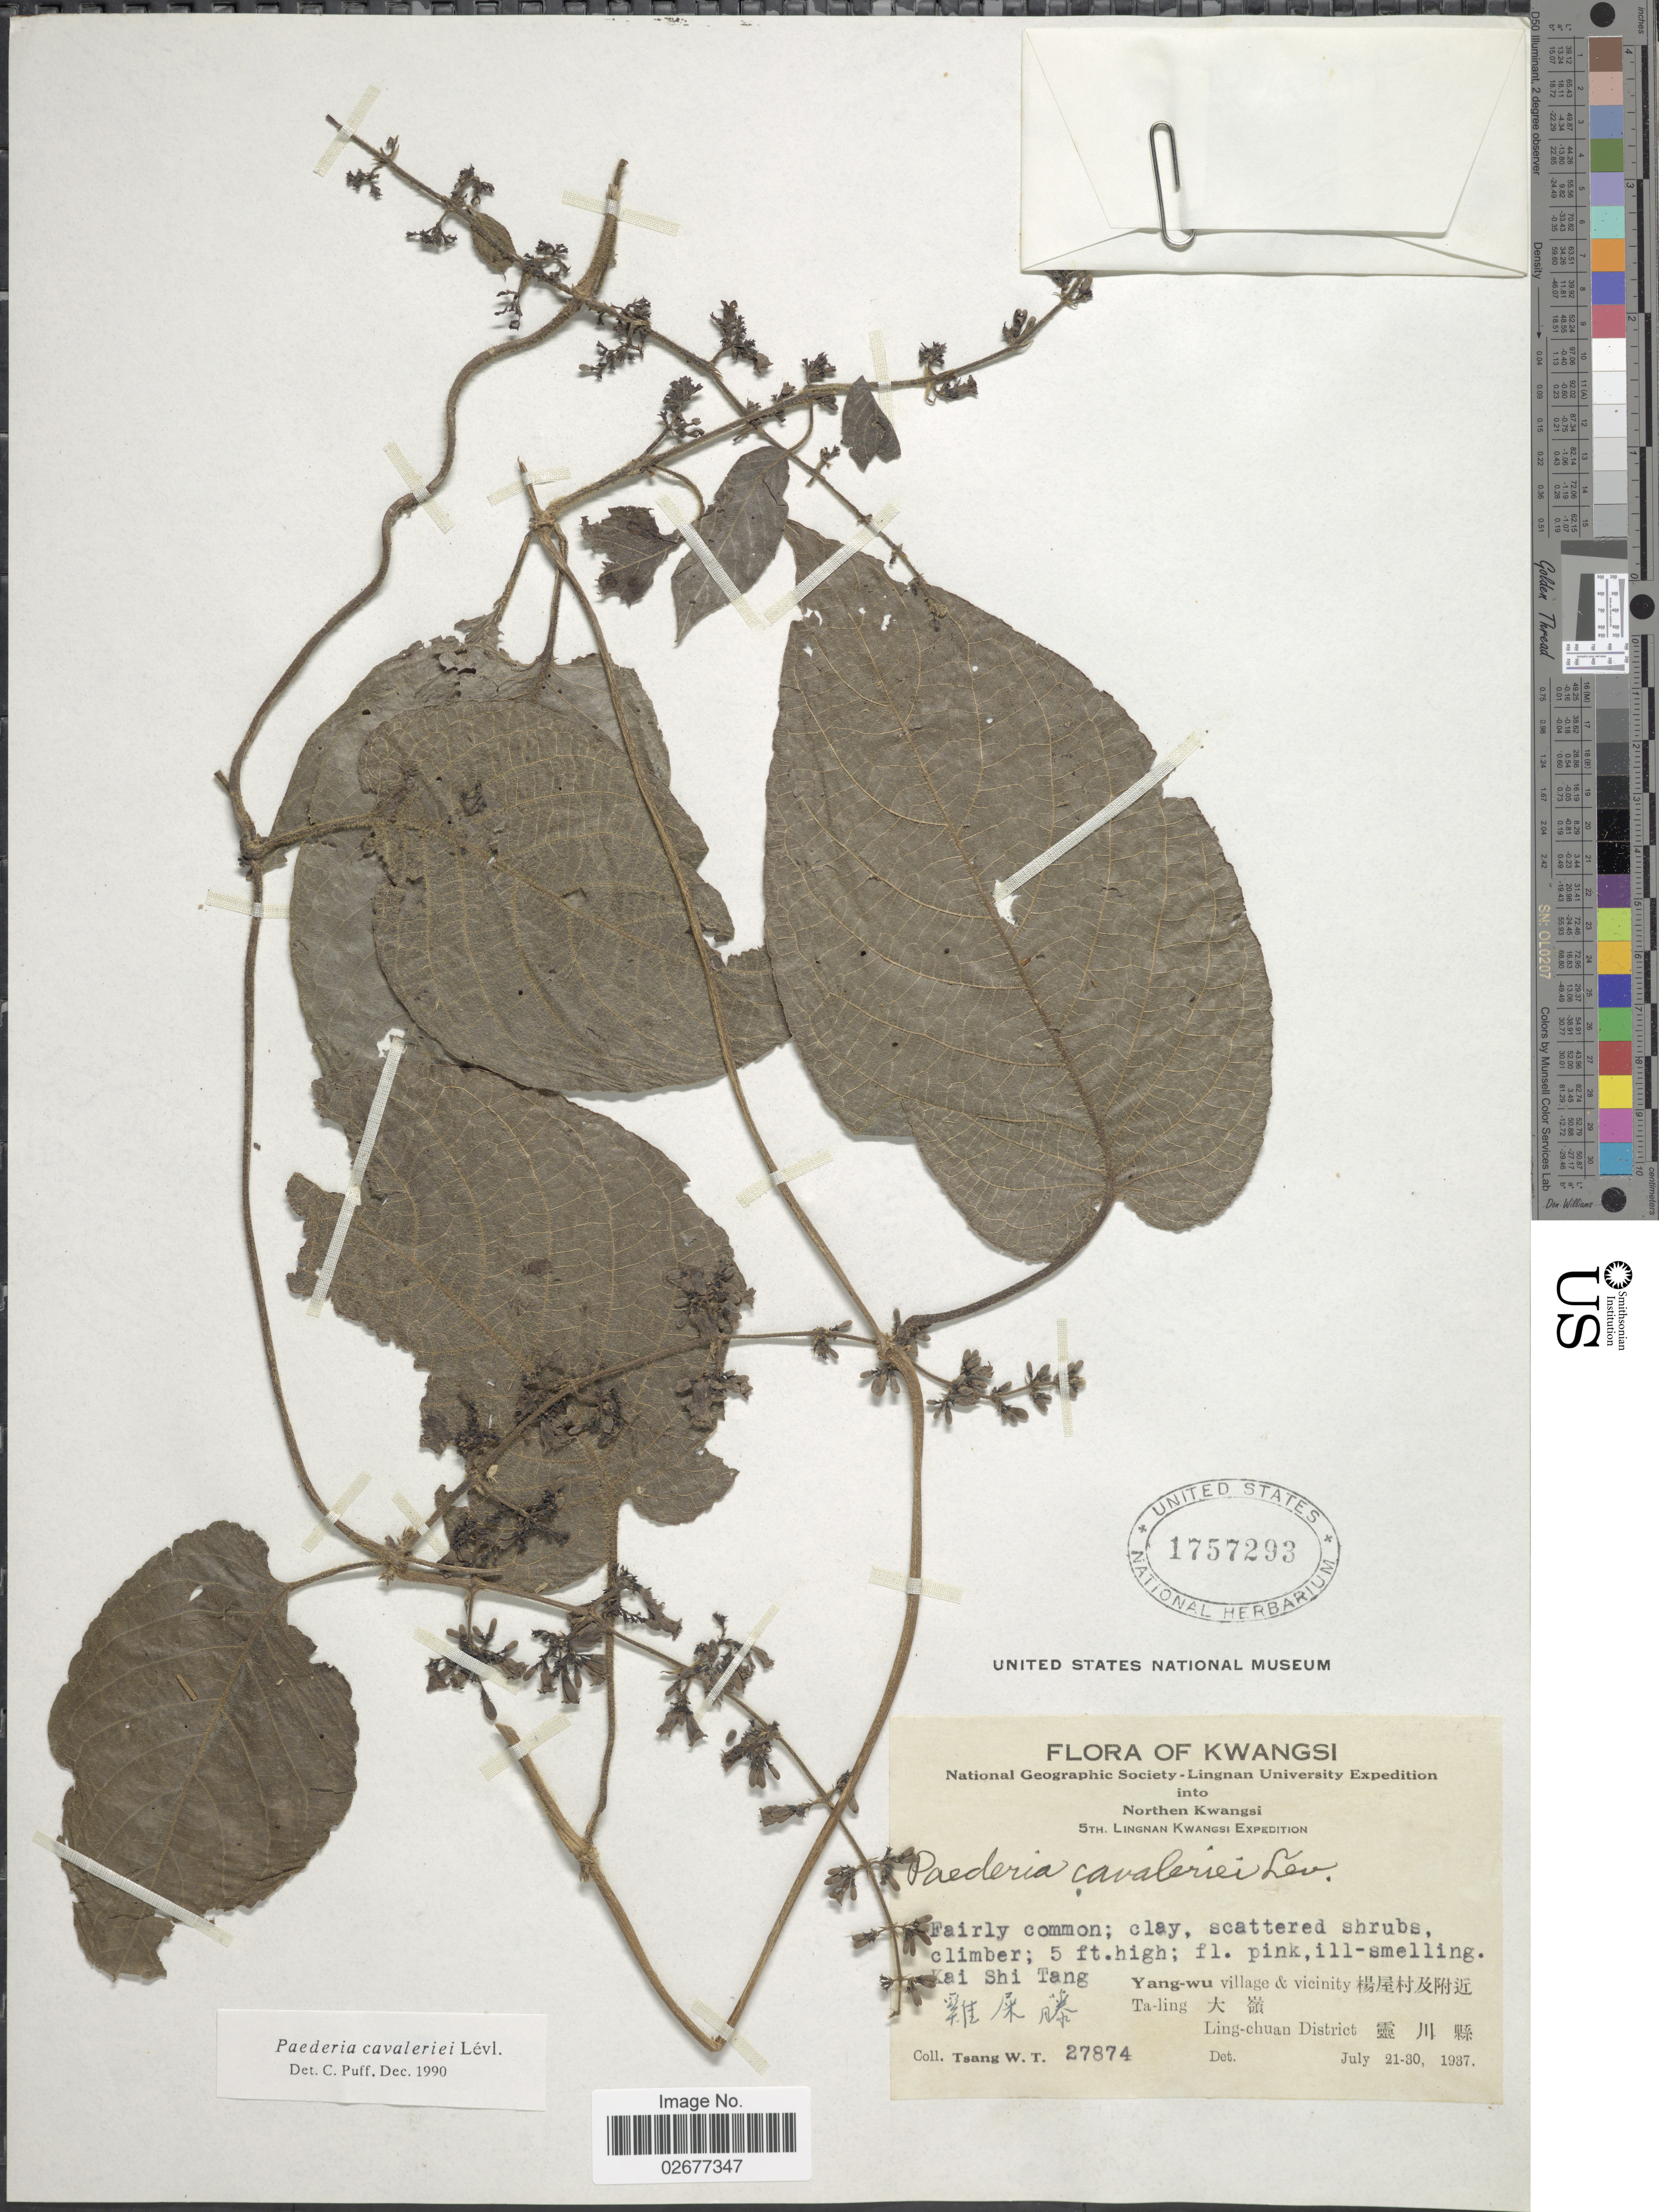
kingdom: Plantae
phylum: Tracheophyta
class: Magnoliopsida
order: Gentianales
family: Rubiaceae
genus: Paederia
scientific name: Paederia cavaleriei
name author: H. Lév.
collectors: W. T. Tsang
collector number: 27874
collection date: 1937-07-21/1937-07-30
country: China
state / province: Guangxi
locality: Kwangsi, Northern Kwangsi, Kai Shi Tang, Yang-wu village & vicinity, Ta-ling, Ling-chuan District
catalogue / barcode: US 1757293